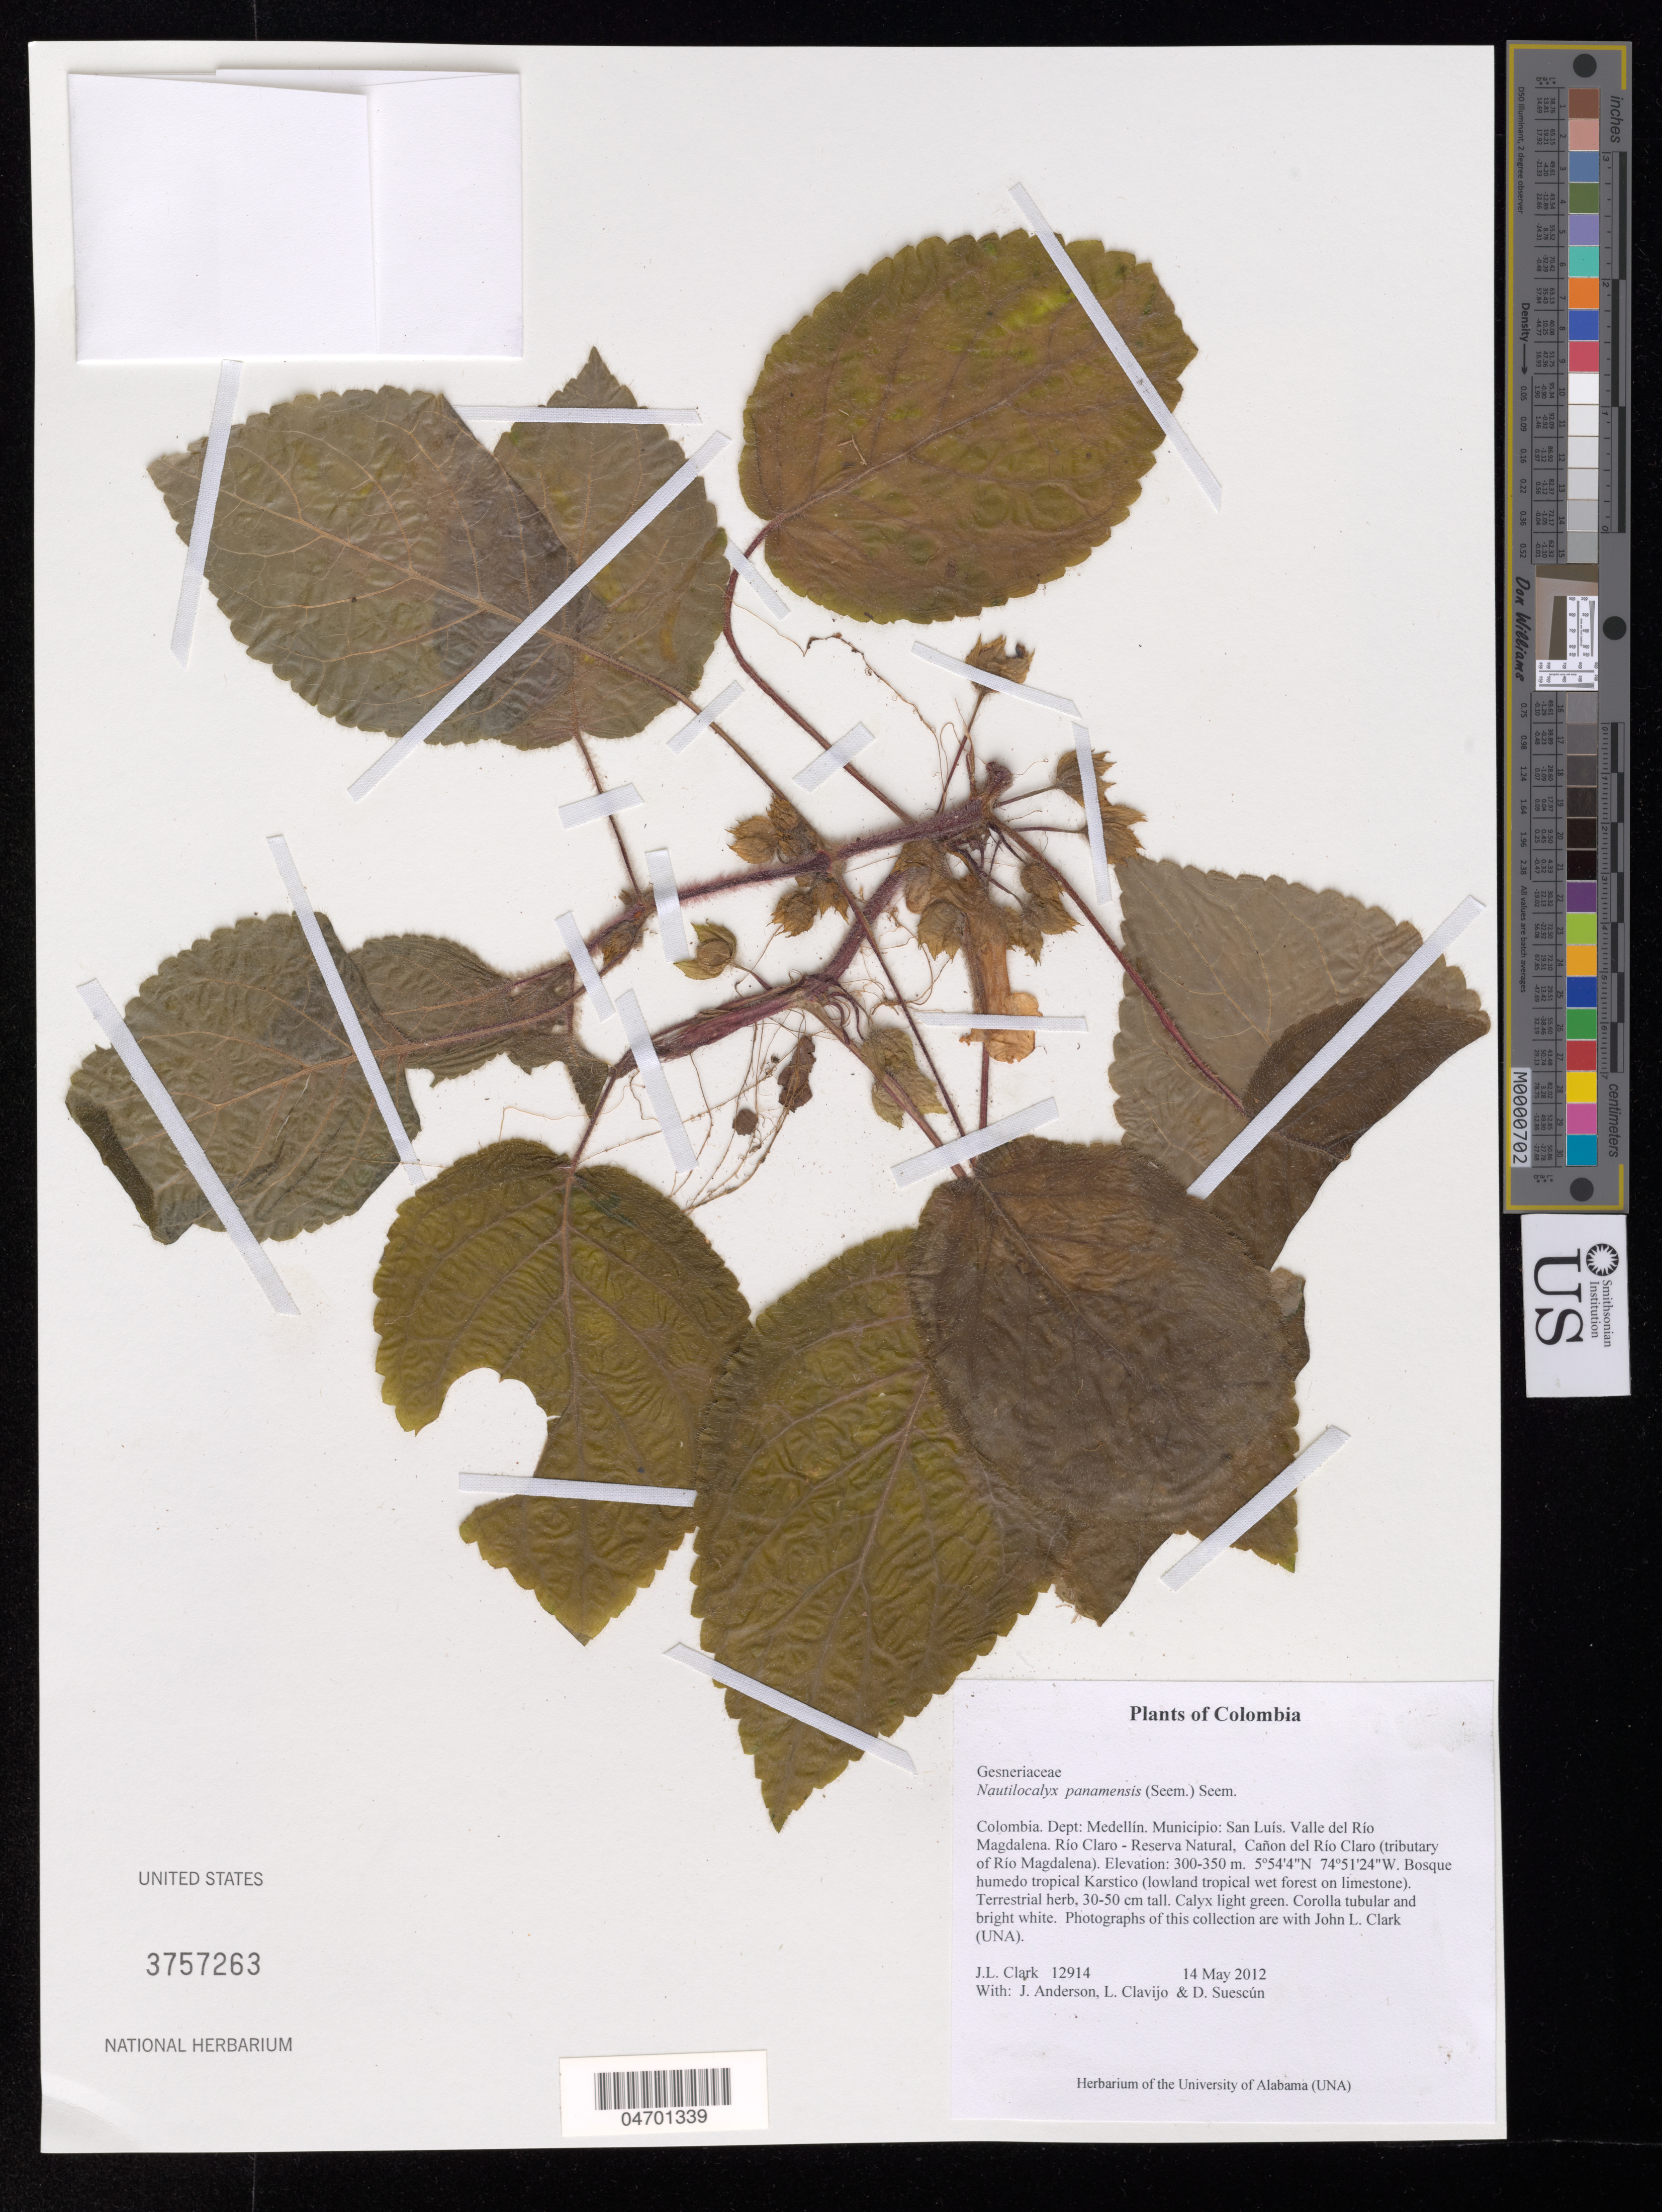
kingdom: Plantae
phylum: Tracheophyta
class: Magnoliopsida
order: Lamiales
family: Gesneriaceae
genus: Chrysothemis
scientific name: Chrysothemis panamensis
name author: (Seem.) M.M. Mora & J.L. Clark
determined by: Skog, Laurence E.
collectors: J. L. Clark, J. Anderson, L. Clavijo & D. Suescún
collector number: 12914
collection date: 2012-05-14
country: Colombia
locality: Dept: Medellín. Municipio: San Luis. Valle del Río Magdalena. Río Claro - Reserva Natural. Cañon del Río Claro (tributary of Río Magdalena).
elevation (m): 300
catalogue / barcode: US 3757263